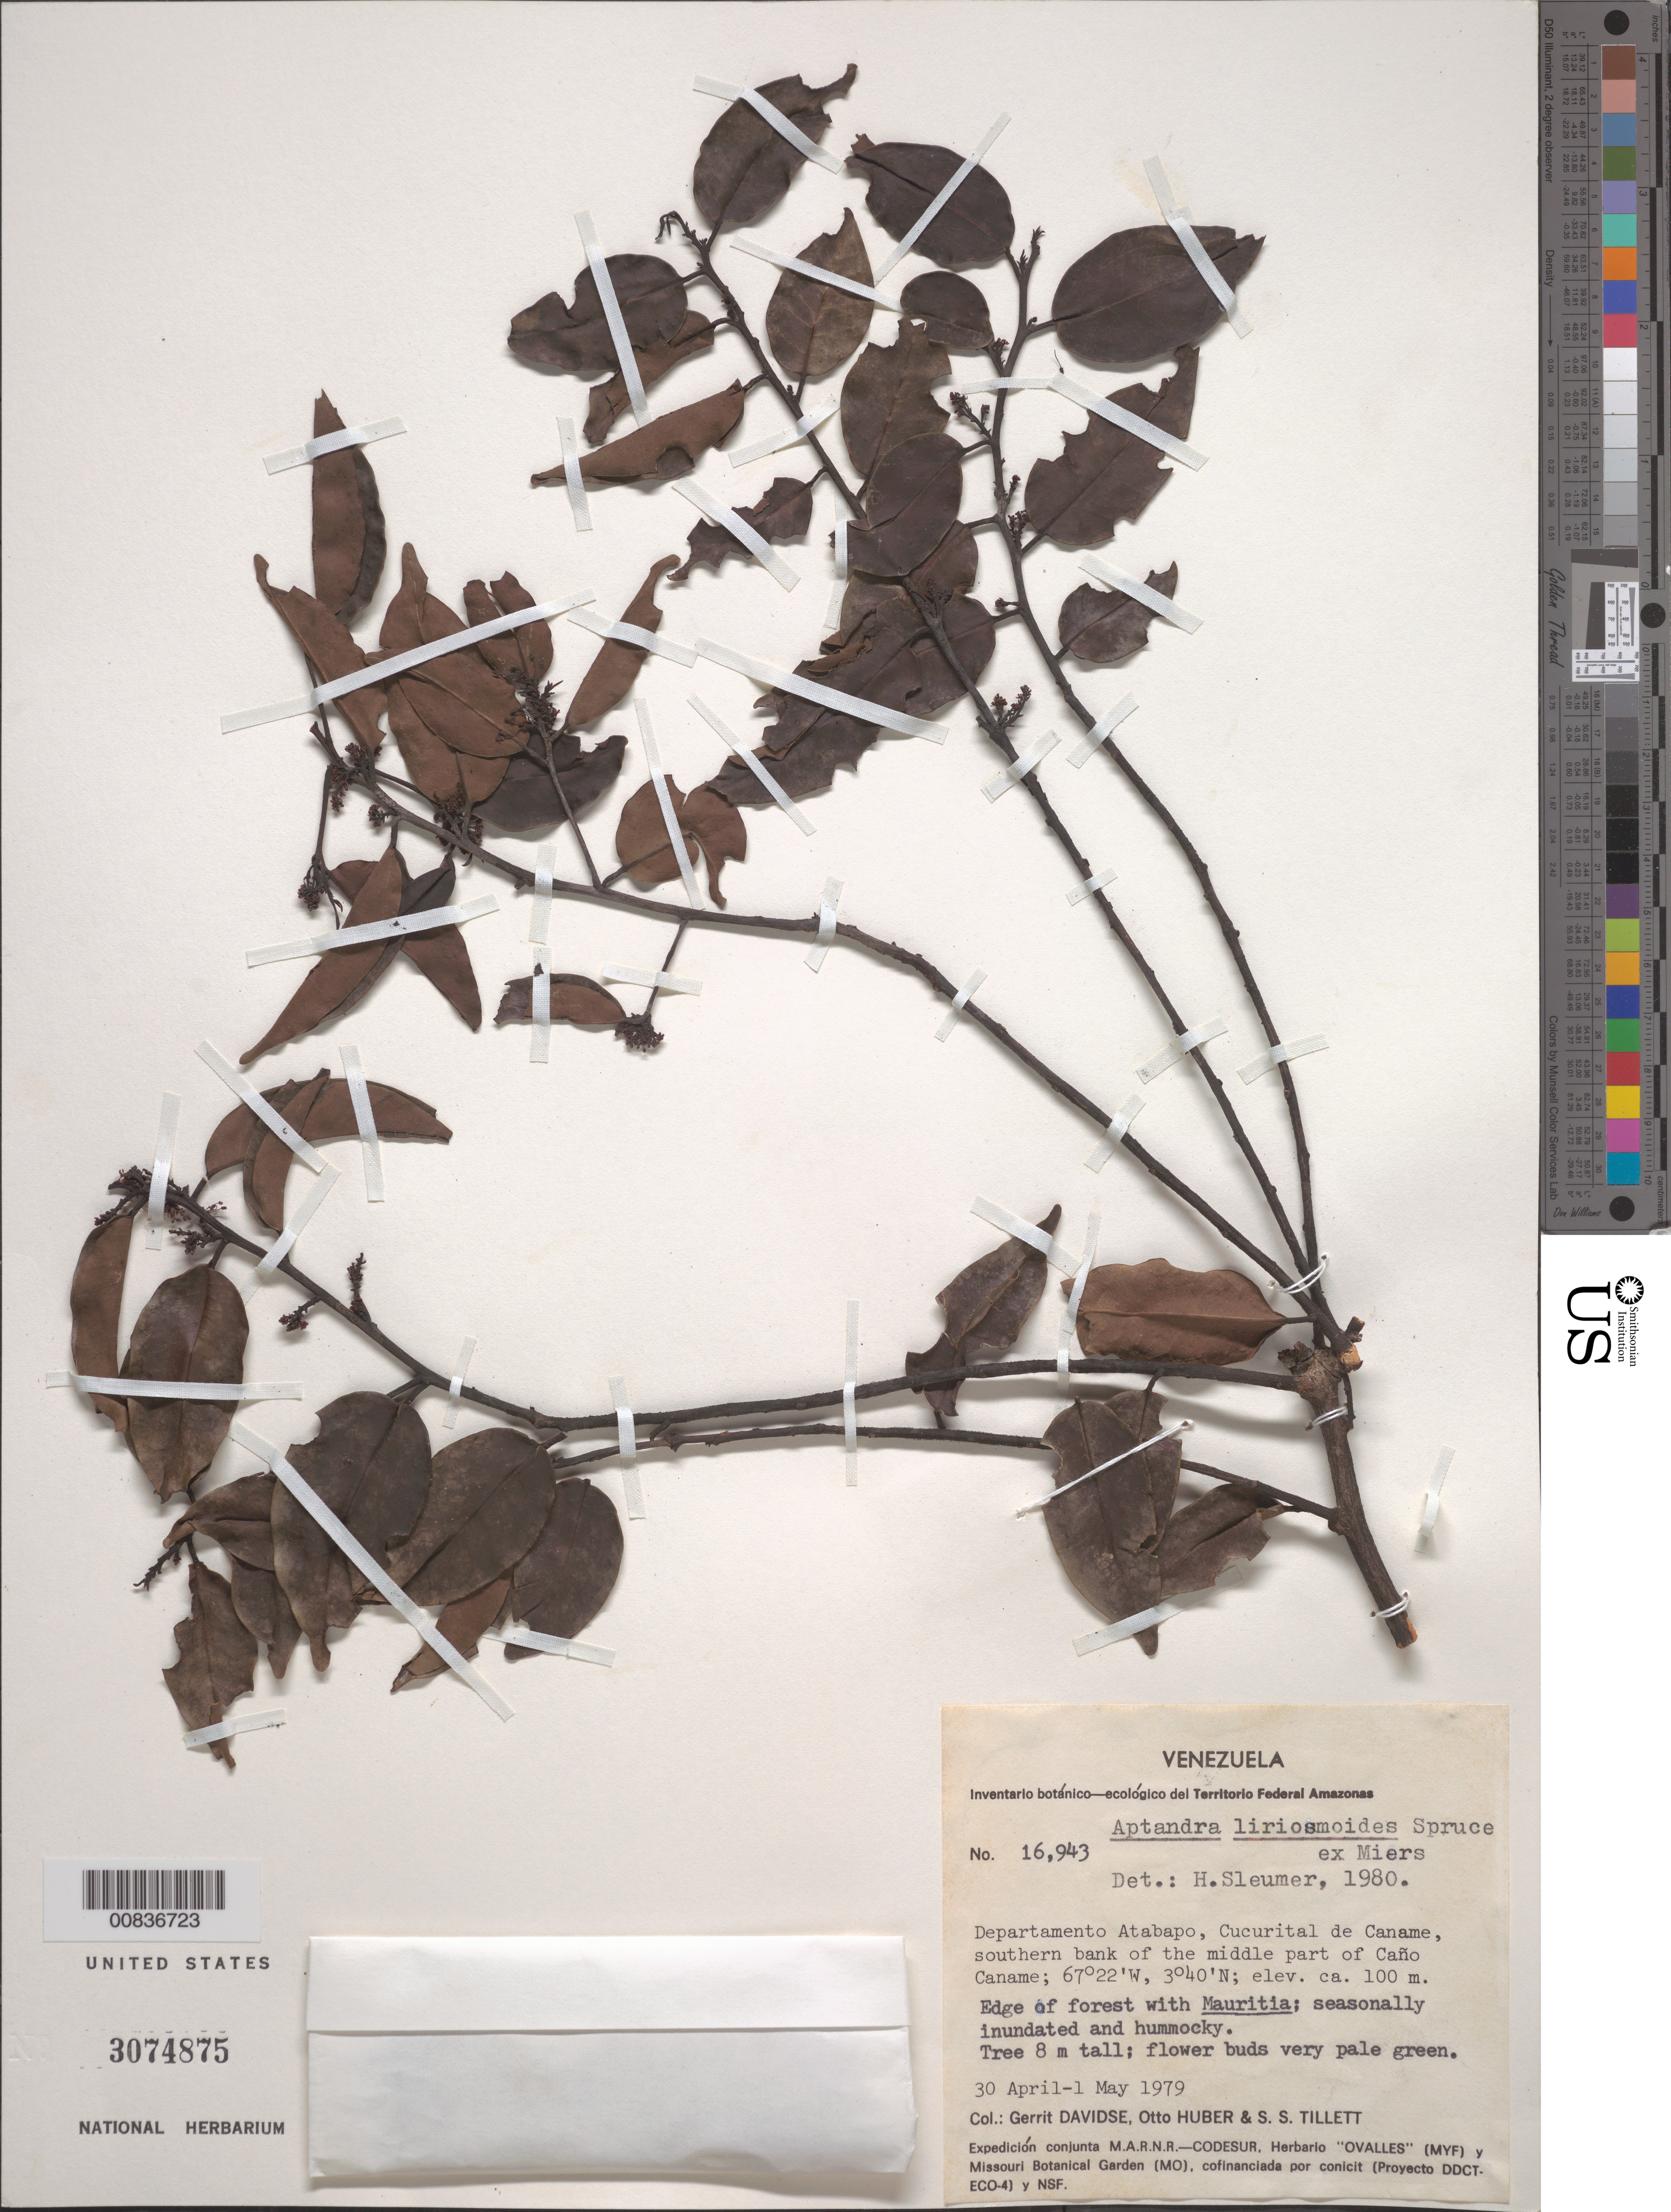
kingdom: Plantae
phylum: Tracheophyta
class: Magnoliopsida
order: Santalales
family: Aptandraceae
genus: Aptandra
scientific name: Aptandra liriosmoides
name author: Spruce ex Miers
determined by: Sleumer, H. O.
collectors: G. Davidse, O. Huber & S. S. Tillett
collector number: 16943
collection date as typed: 30-Apr-79 to 1-May-79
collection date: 1979-04-30/1979-05-01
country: Venezuela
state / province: Amazonas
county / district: Atabapo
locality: Cucurital de Caname, southern bank of the middle part of Caño Caname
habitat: Edge of forest with Mauritia; seasonally inundated and hummocky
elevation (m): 100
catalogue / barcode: US 3074875